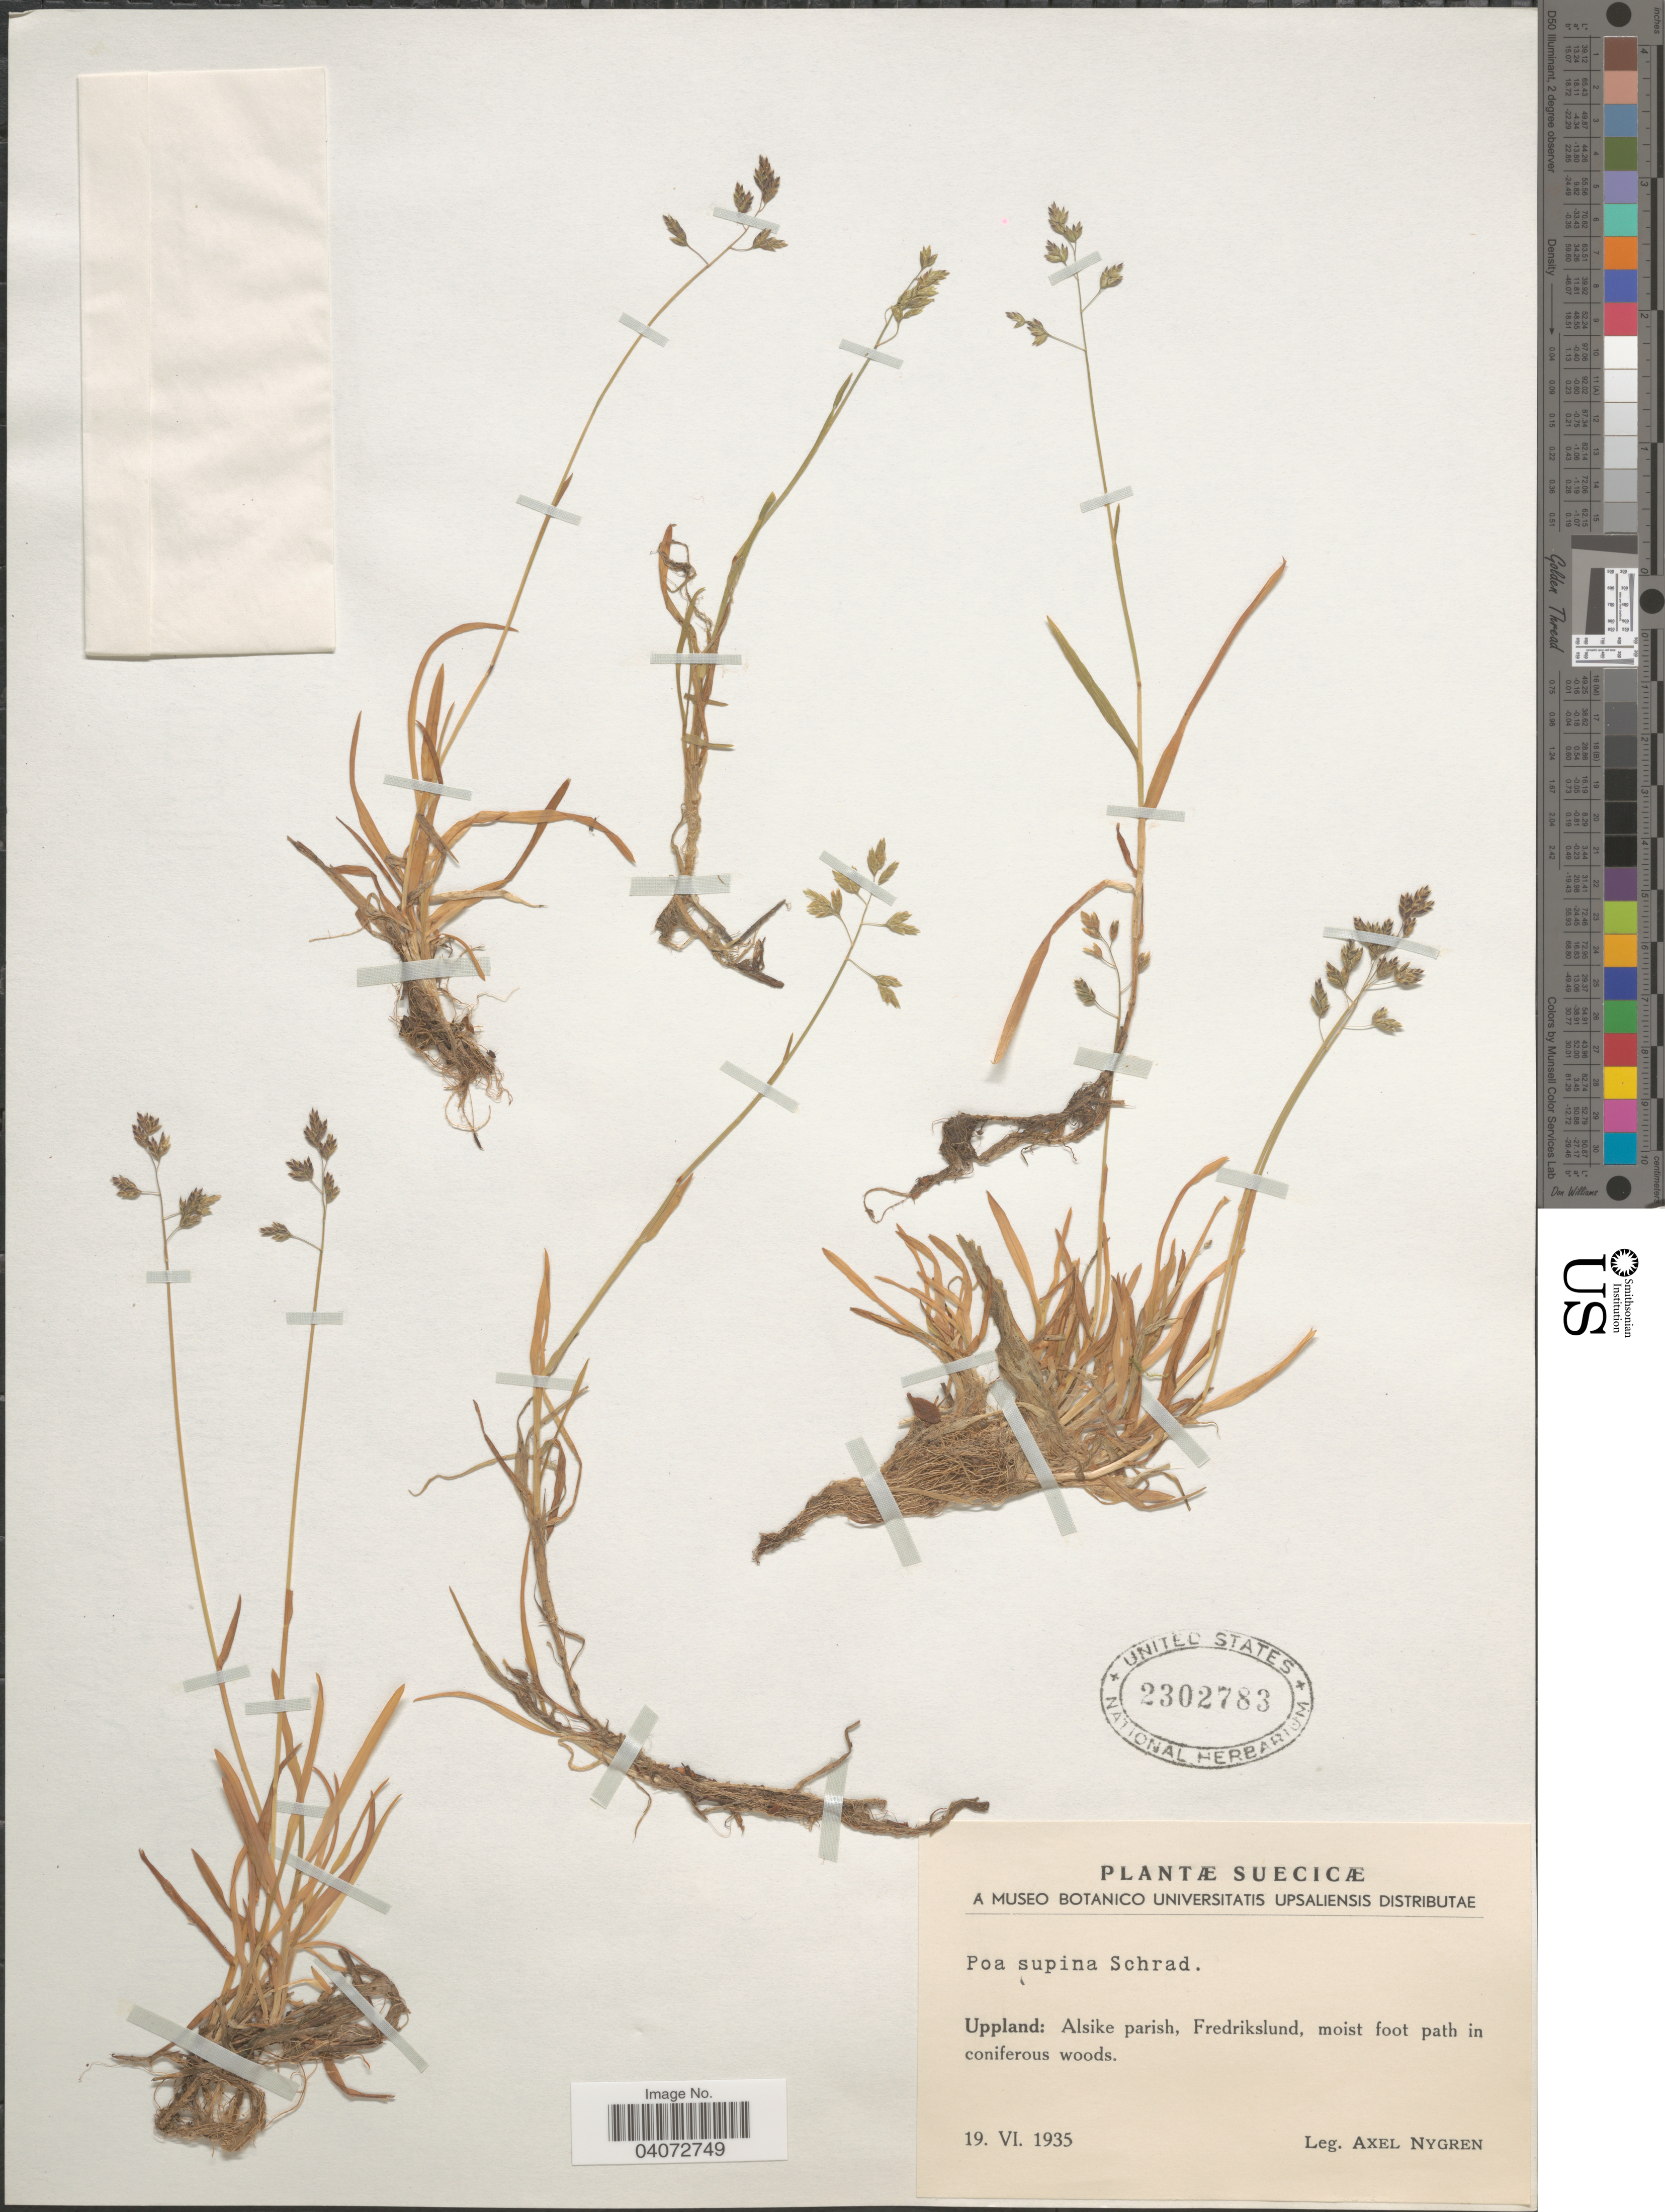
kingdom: Plantae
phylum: Tracheophyta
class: Liliopsida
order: Poales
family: Poaceae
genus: Poa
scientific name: Poa supina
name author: Schrad.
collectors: A. Nygren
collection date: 1935-06-19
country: Sweden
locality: Suecicæ. Uppland: Alsike parish, Fredrikslund, moist foot path in coniferous woods.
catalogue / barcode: US 2302783